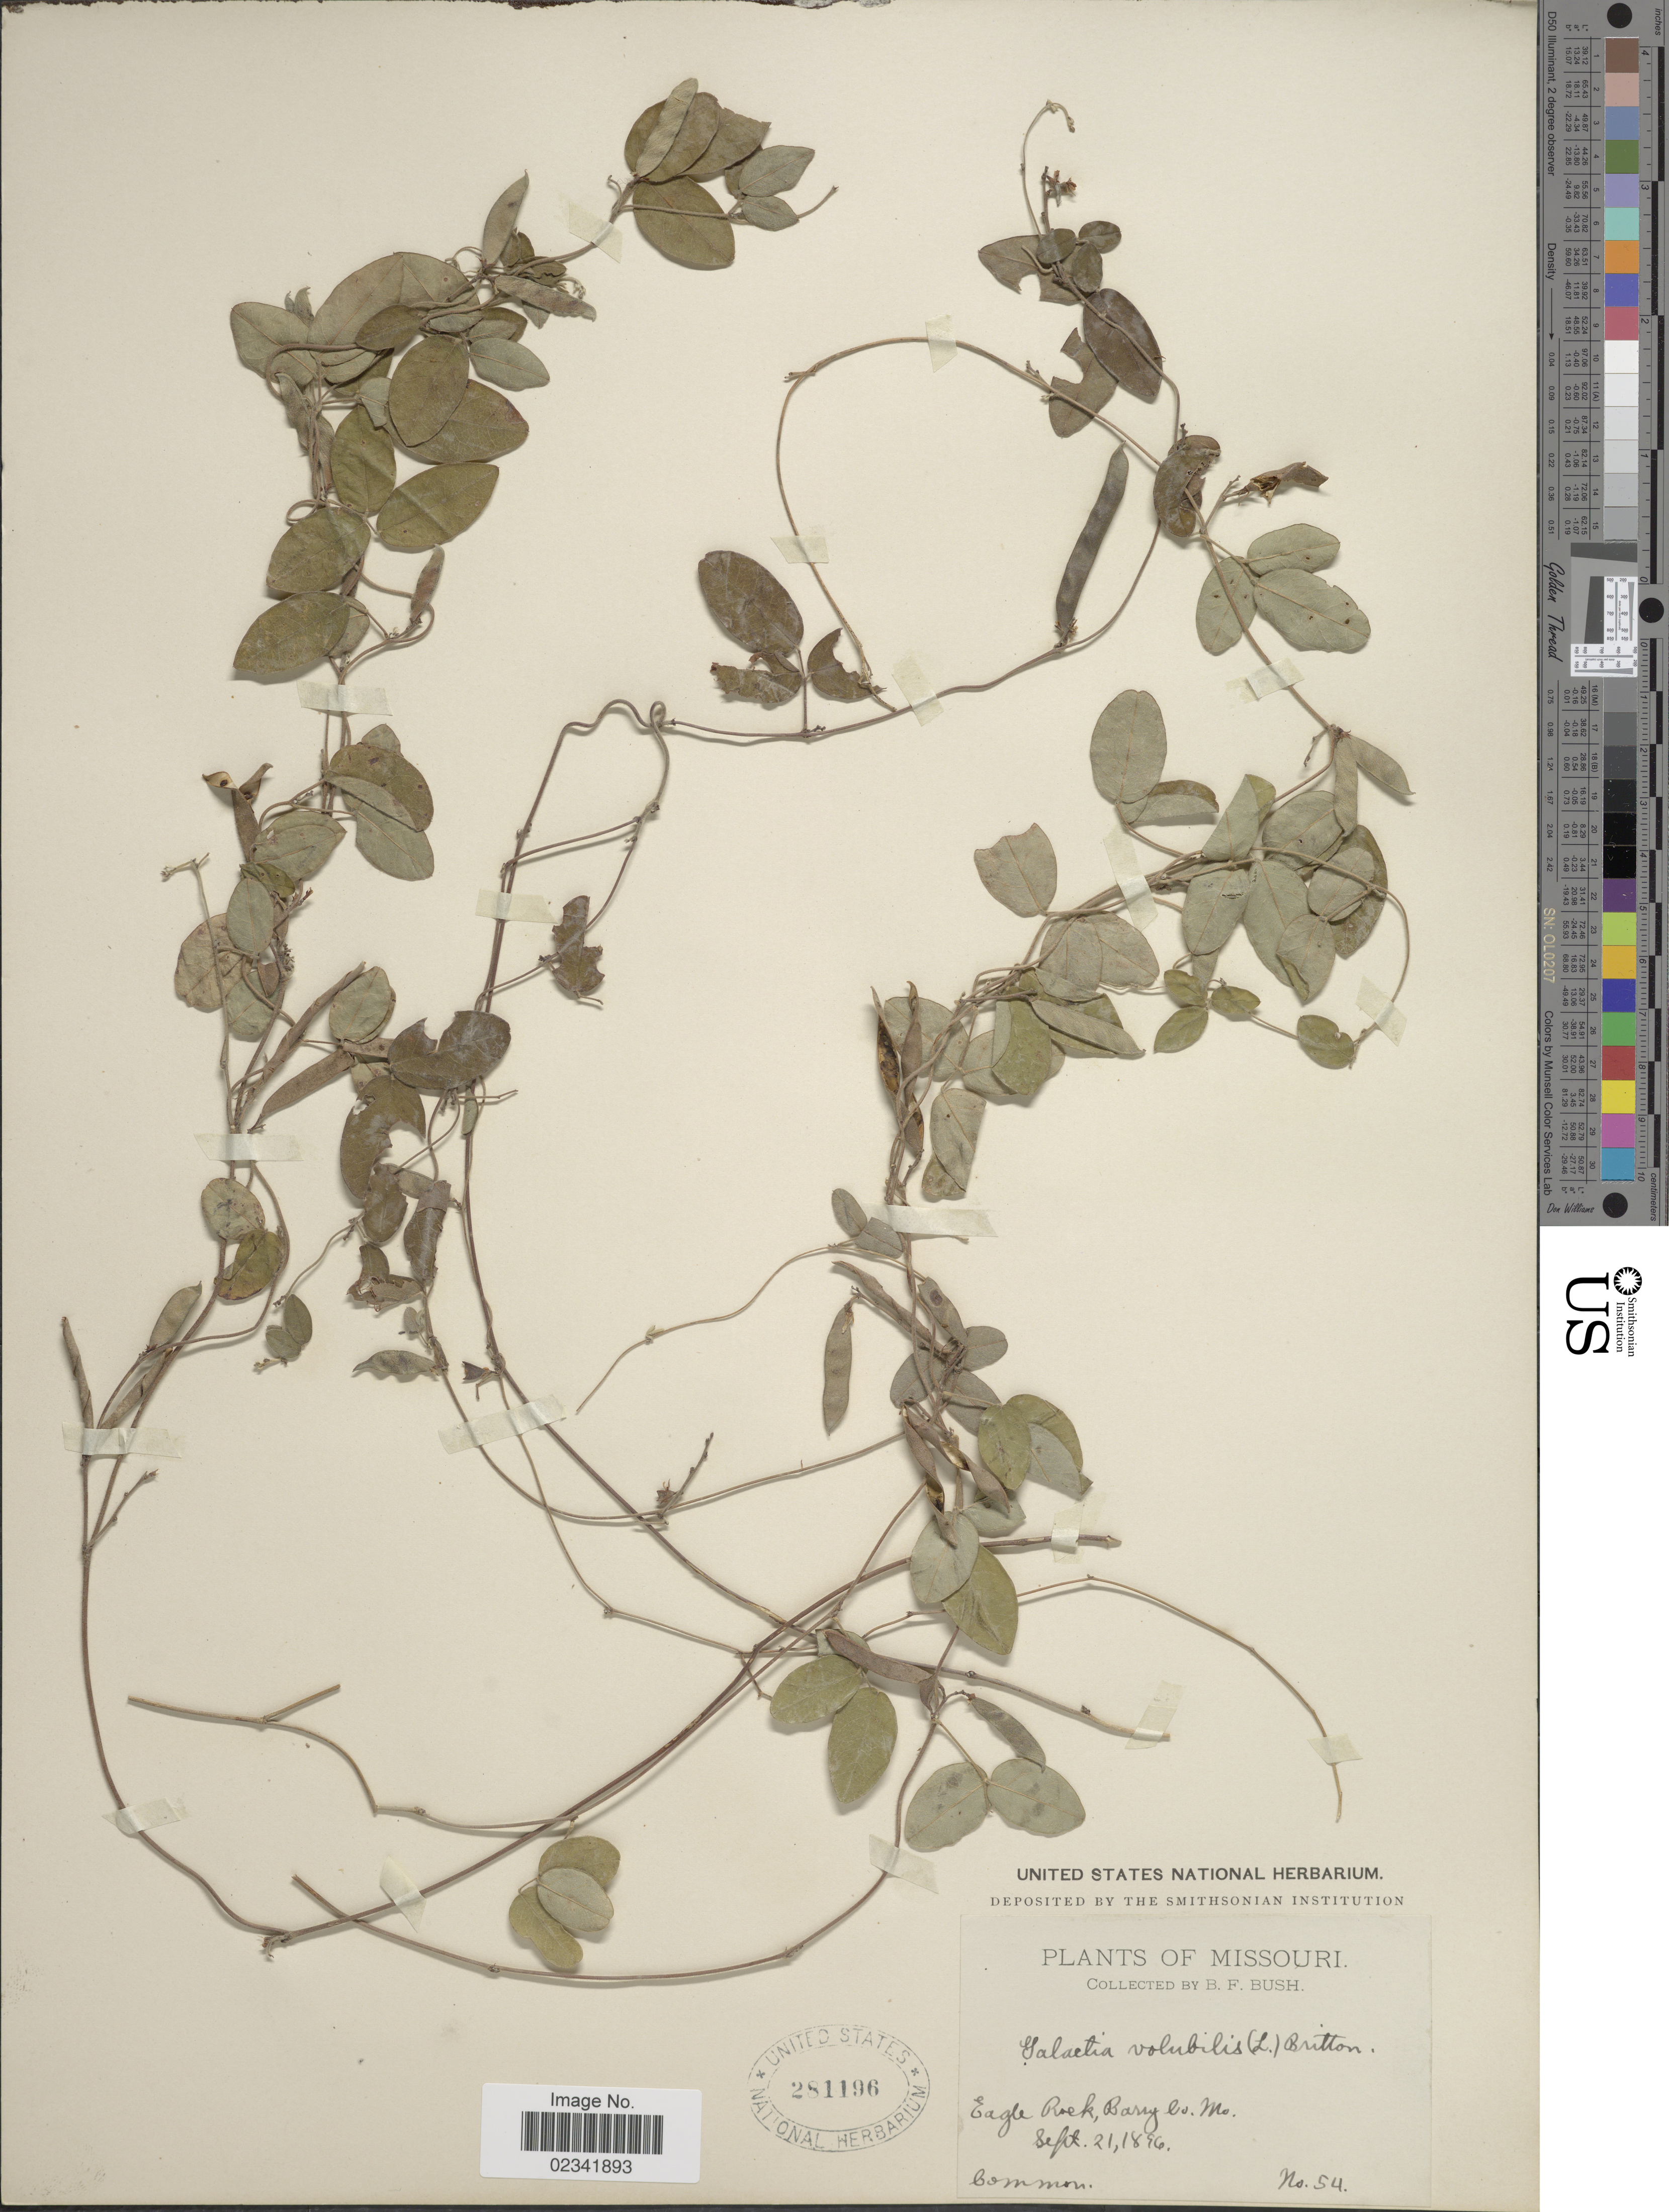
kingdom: Plantae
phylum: Tracheophyta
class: Magnoliopsida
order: Fabales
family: Fabaceae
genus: Galactia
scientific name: Galactia volubilis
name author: (L.) Britton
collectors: B. F. Bush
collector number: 54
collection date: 1896-09-21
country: United States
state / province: Missouri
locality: Eagle Rock, Barry Co., Mo.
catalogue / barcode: US 281196